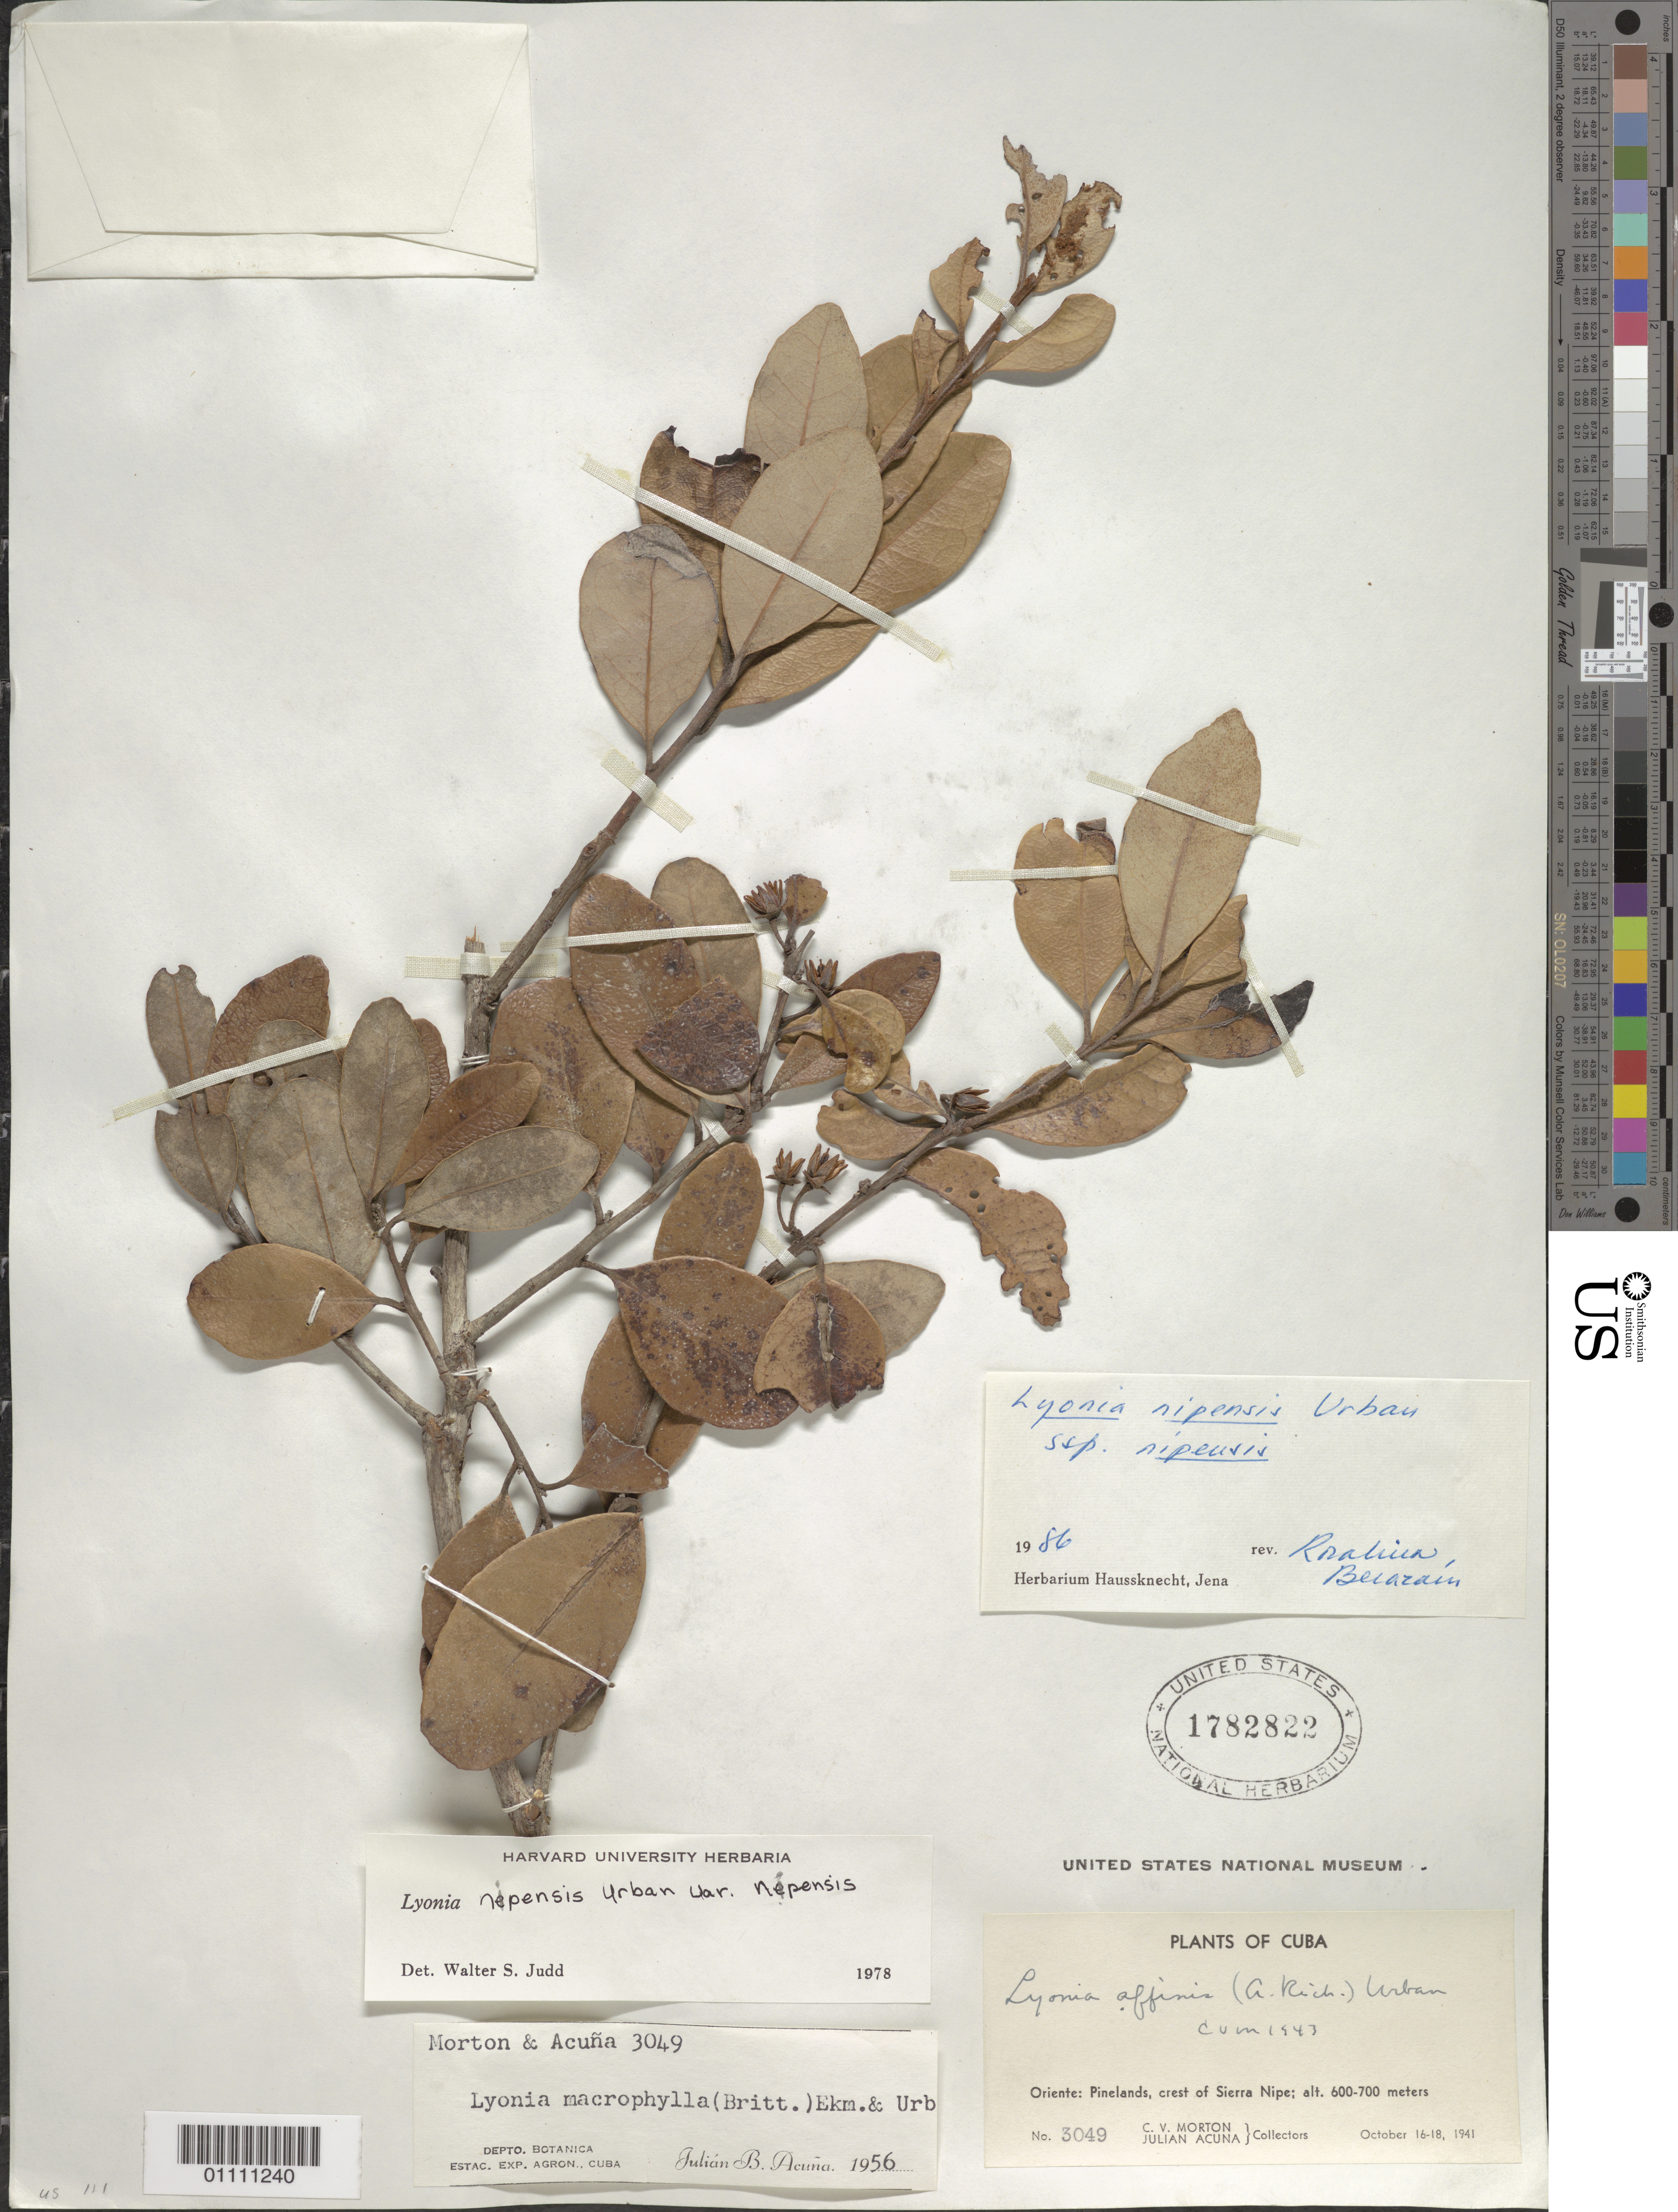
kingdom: Plantae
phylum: Tracheophyta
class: Magnoliopsida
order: Ericales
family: Ericaceae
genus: Lyonia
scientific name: Lyonia nipensis subsp. nipensis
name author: Urb.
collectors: C. V. Morton & J. Acuña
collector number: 3049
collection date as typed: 16 Oct 1941 to 18 Oct 1941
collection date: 1941-10-16/1941-10-18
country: Cuba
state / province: Holguín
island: Cuba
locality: Pinelands, crest of Sierra Nipe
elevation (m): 600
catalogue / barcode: US 1782822